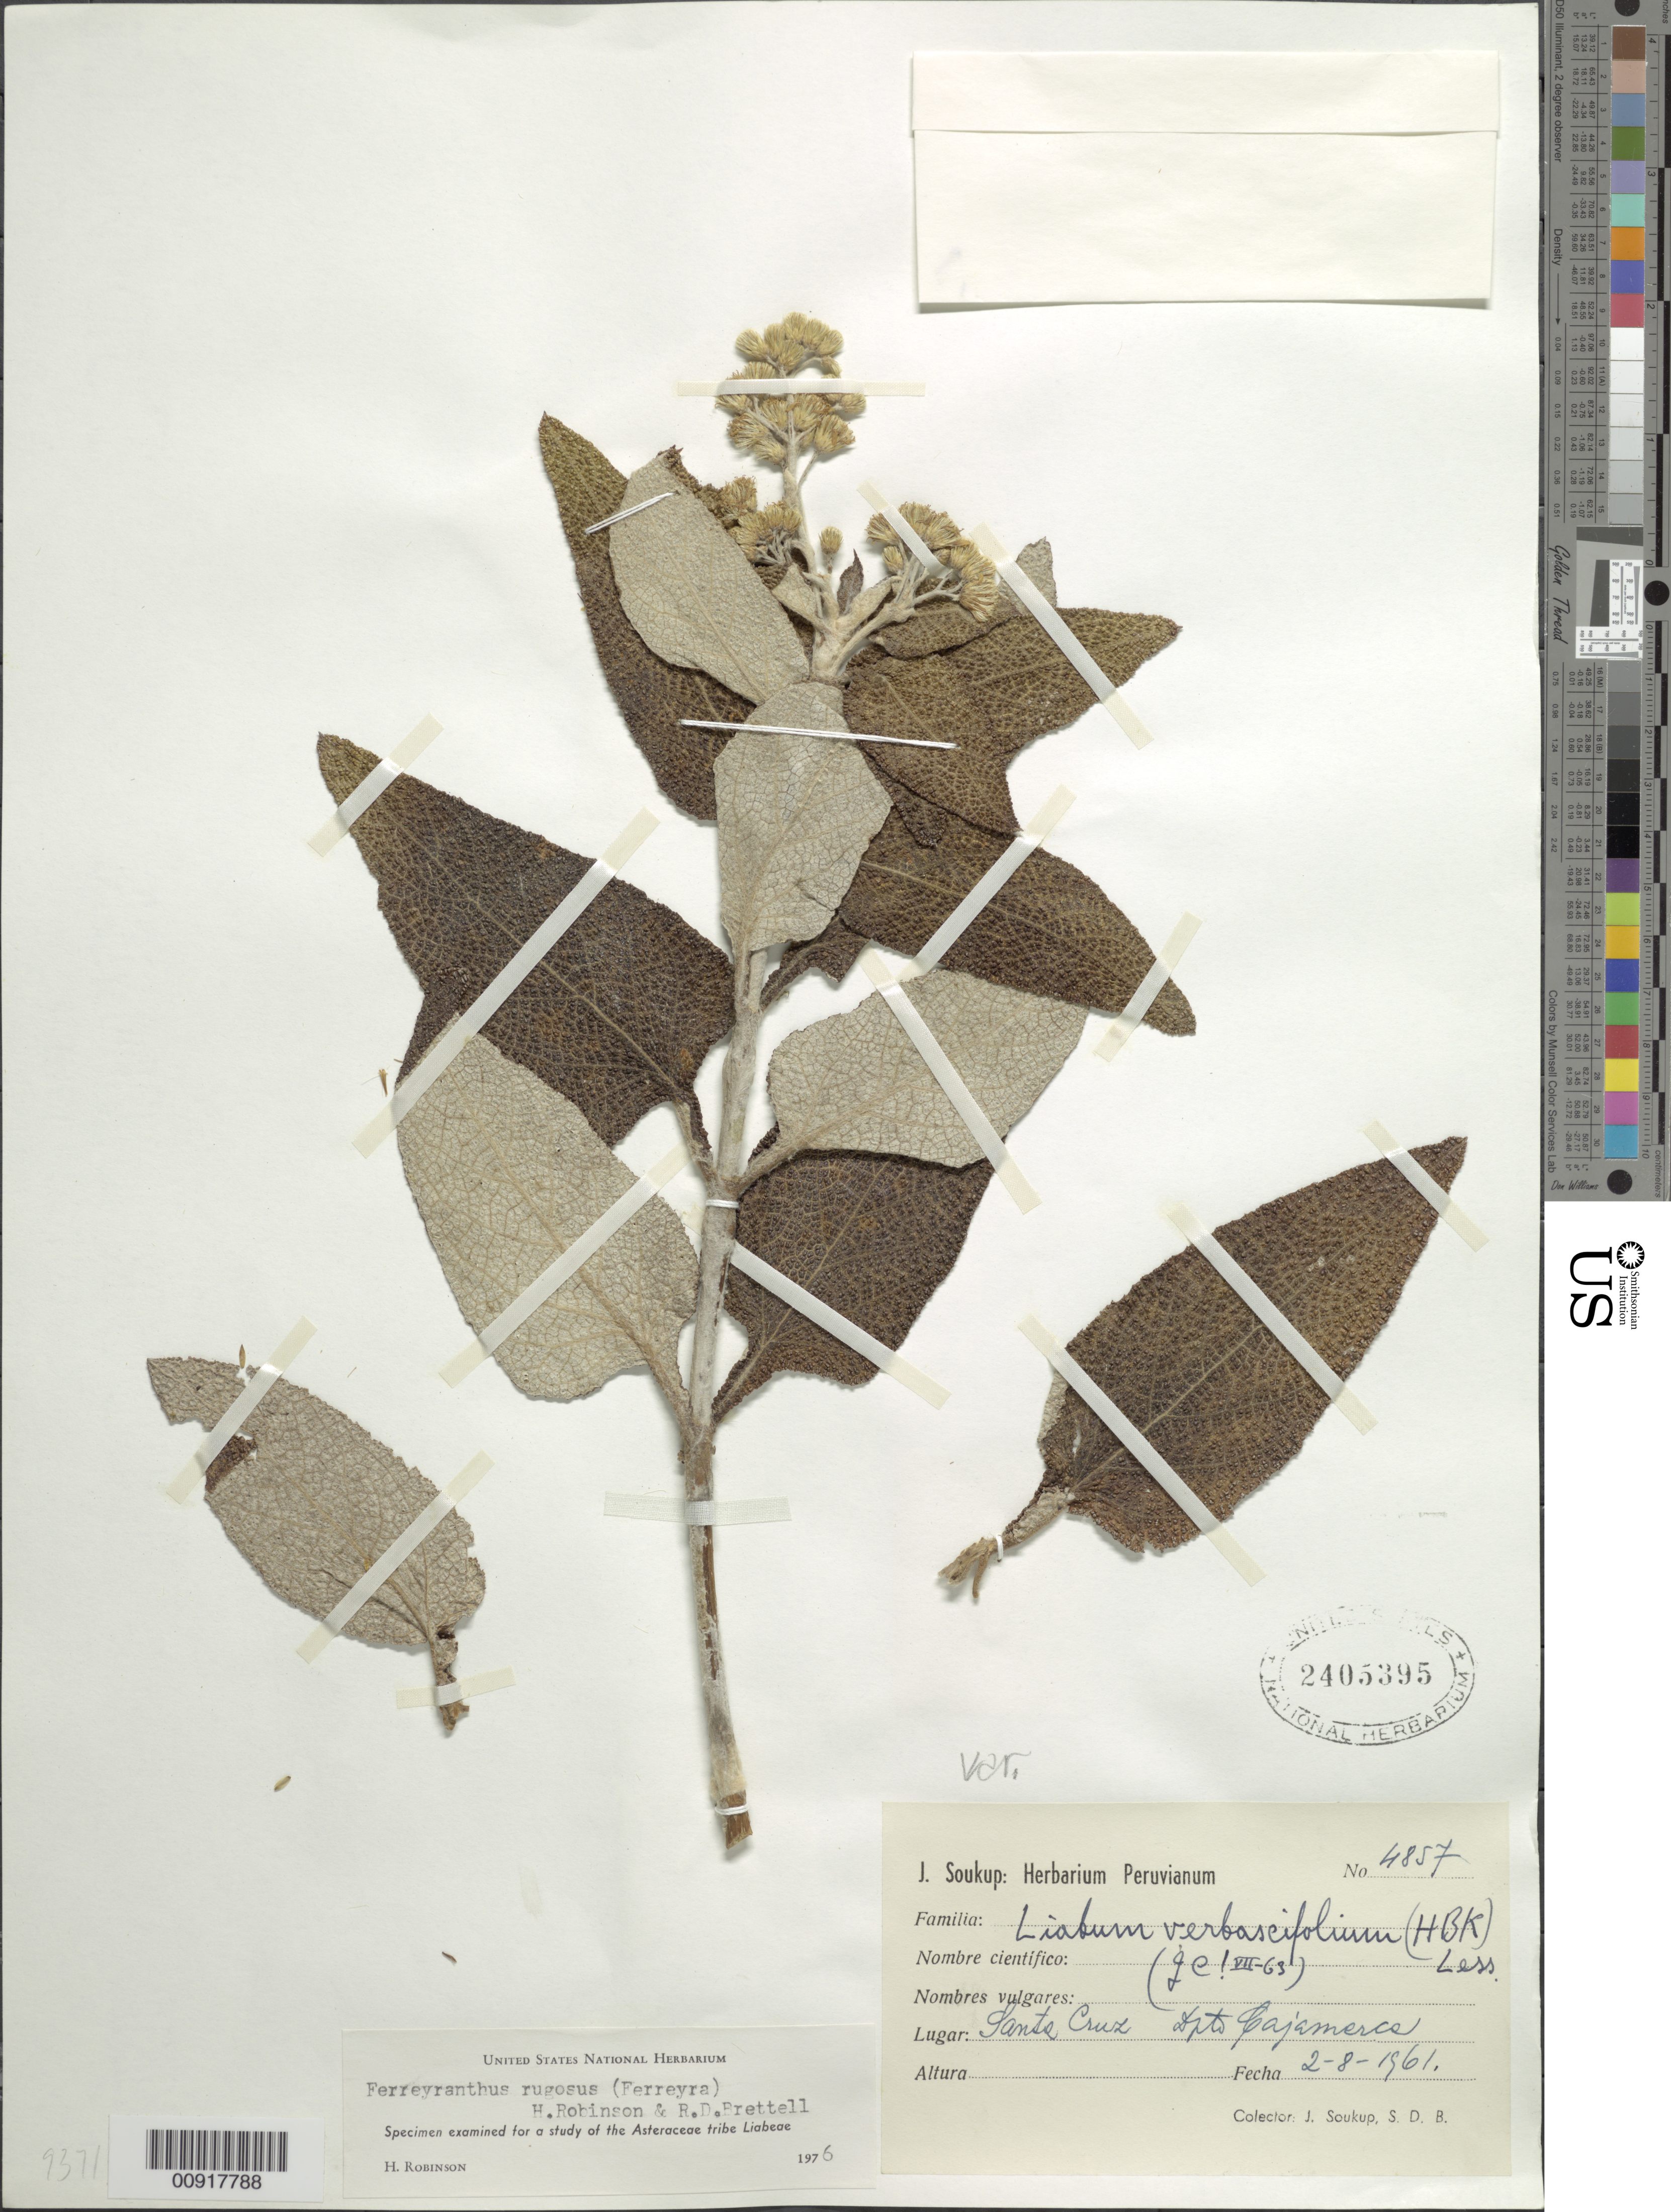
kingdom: Plantae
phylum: Tracheophyta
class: Magnoliopsida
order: Asterales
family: Asteraceae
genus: Ferreyranthus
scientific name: Ferreyranthus rugosus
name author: (Ferreyra) H. Rob. & Brettell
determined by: Robinson, Harold E., (US)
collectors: J. J. Soukup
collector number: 4857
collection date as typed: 2 August 1961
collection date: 1961-08-02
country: Peru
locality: Dpto. Cajamarca, Santa Cruz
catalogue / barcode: US 2405395